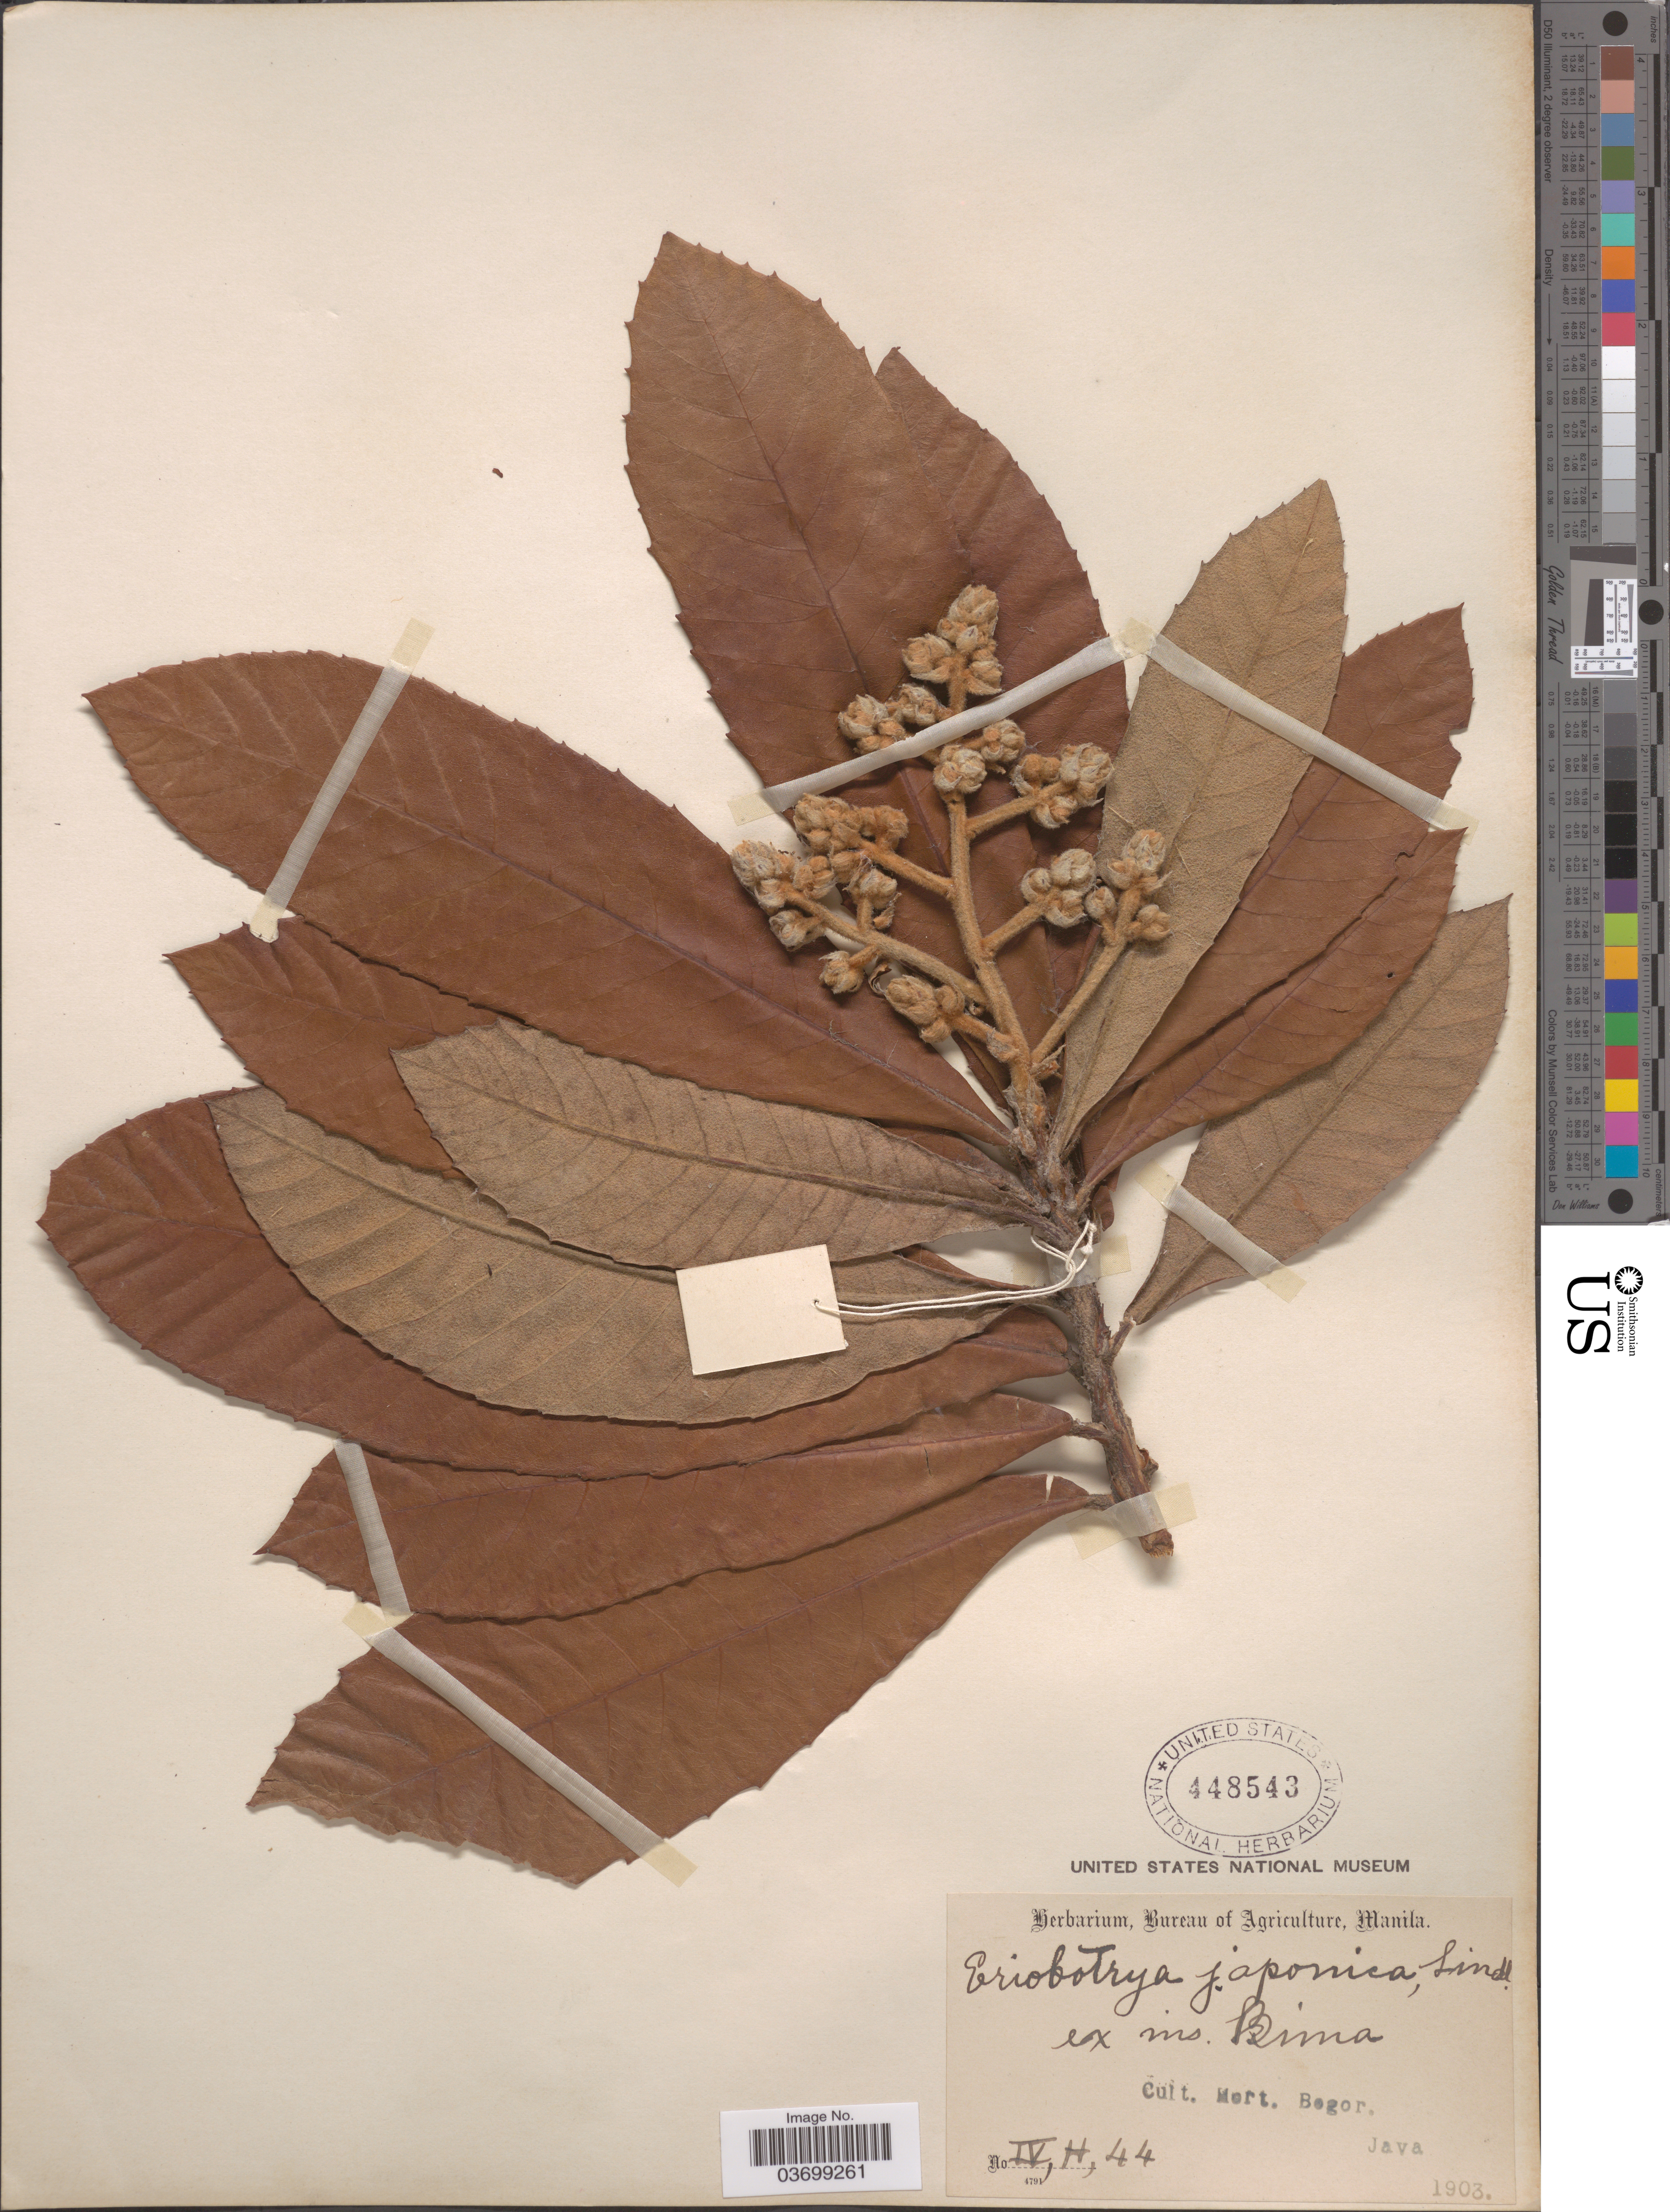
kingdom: Plantae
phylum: Tracheophyta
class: Magnoliopsida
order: Rosales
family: Rosaceae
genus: Rhaphiolepis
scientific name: Rhaphiolepis bibas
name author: (Lour.) Galasso & Banfi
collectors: Ex herb. Bureau of Agriculture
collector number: IV,H,44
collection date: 1903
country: Indonesia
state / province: Java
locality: Cult. Hort. Bogor.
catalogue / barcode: US 448543